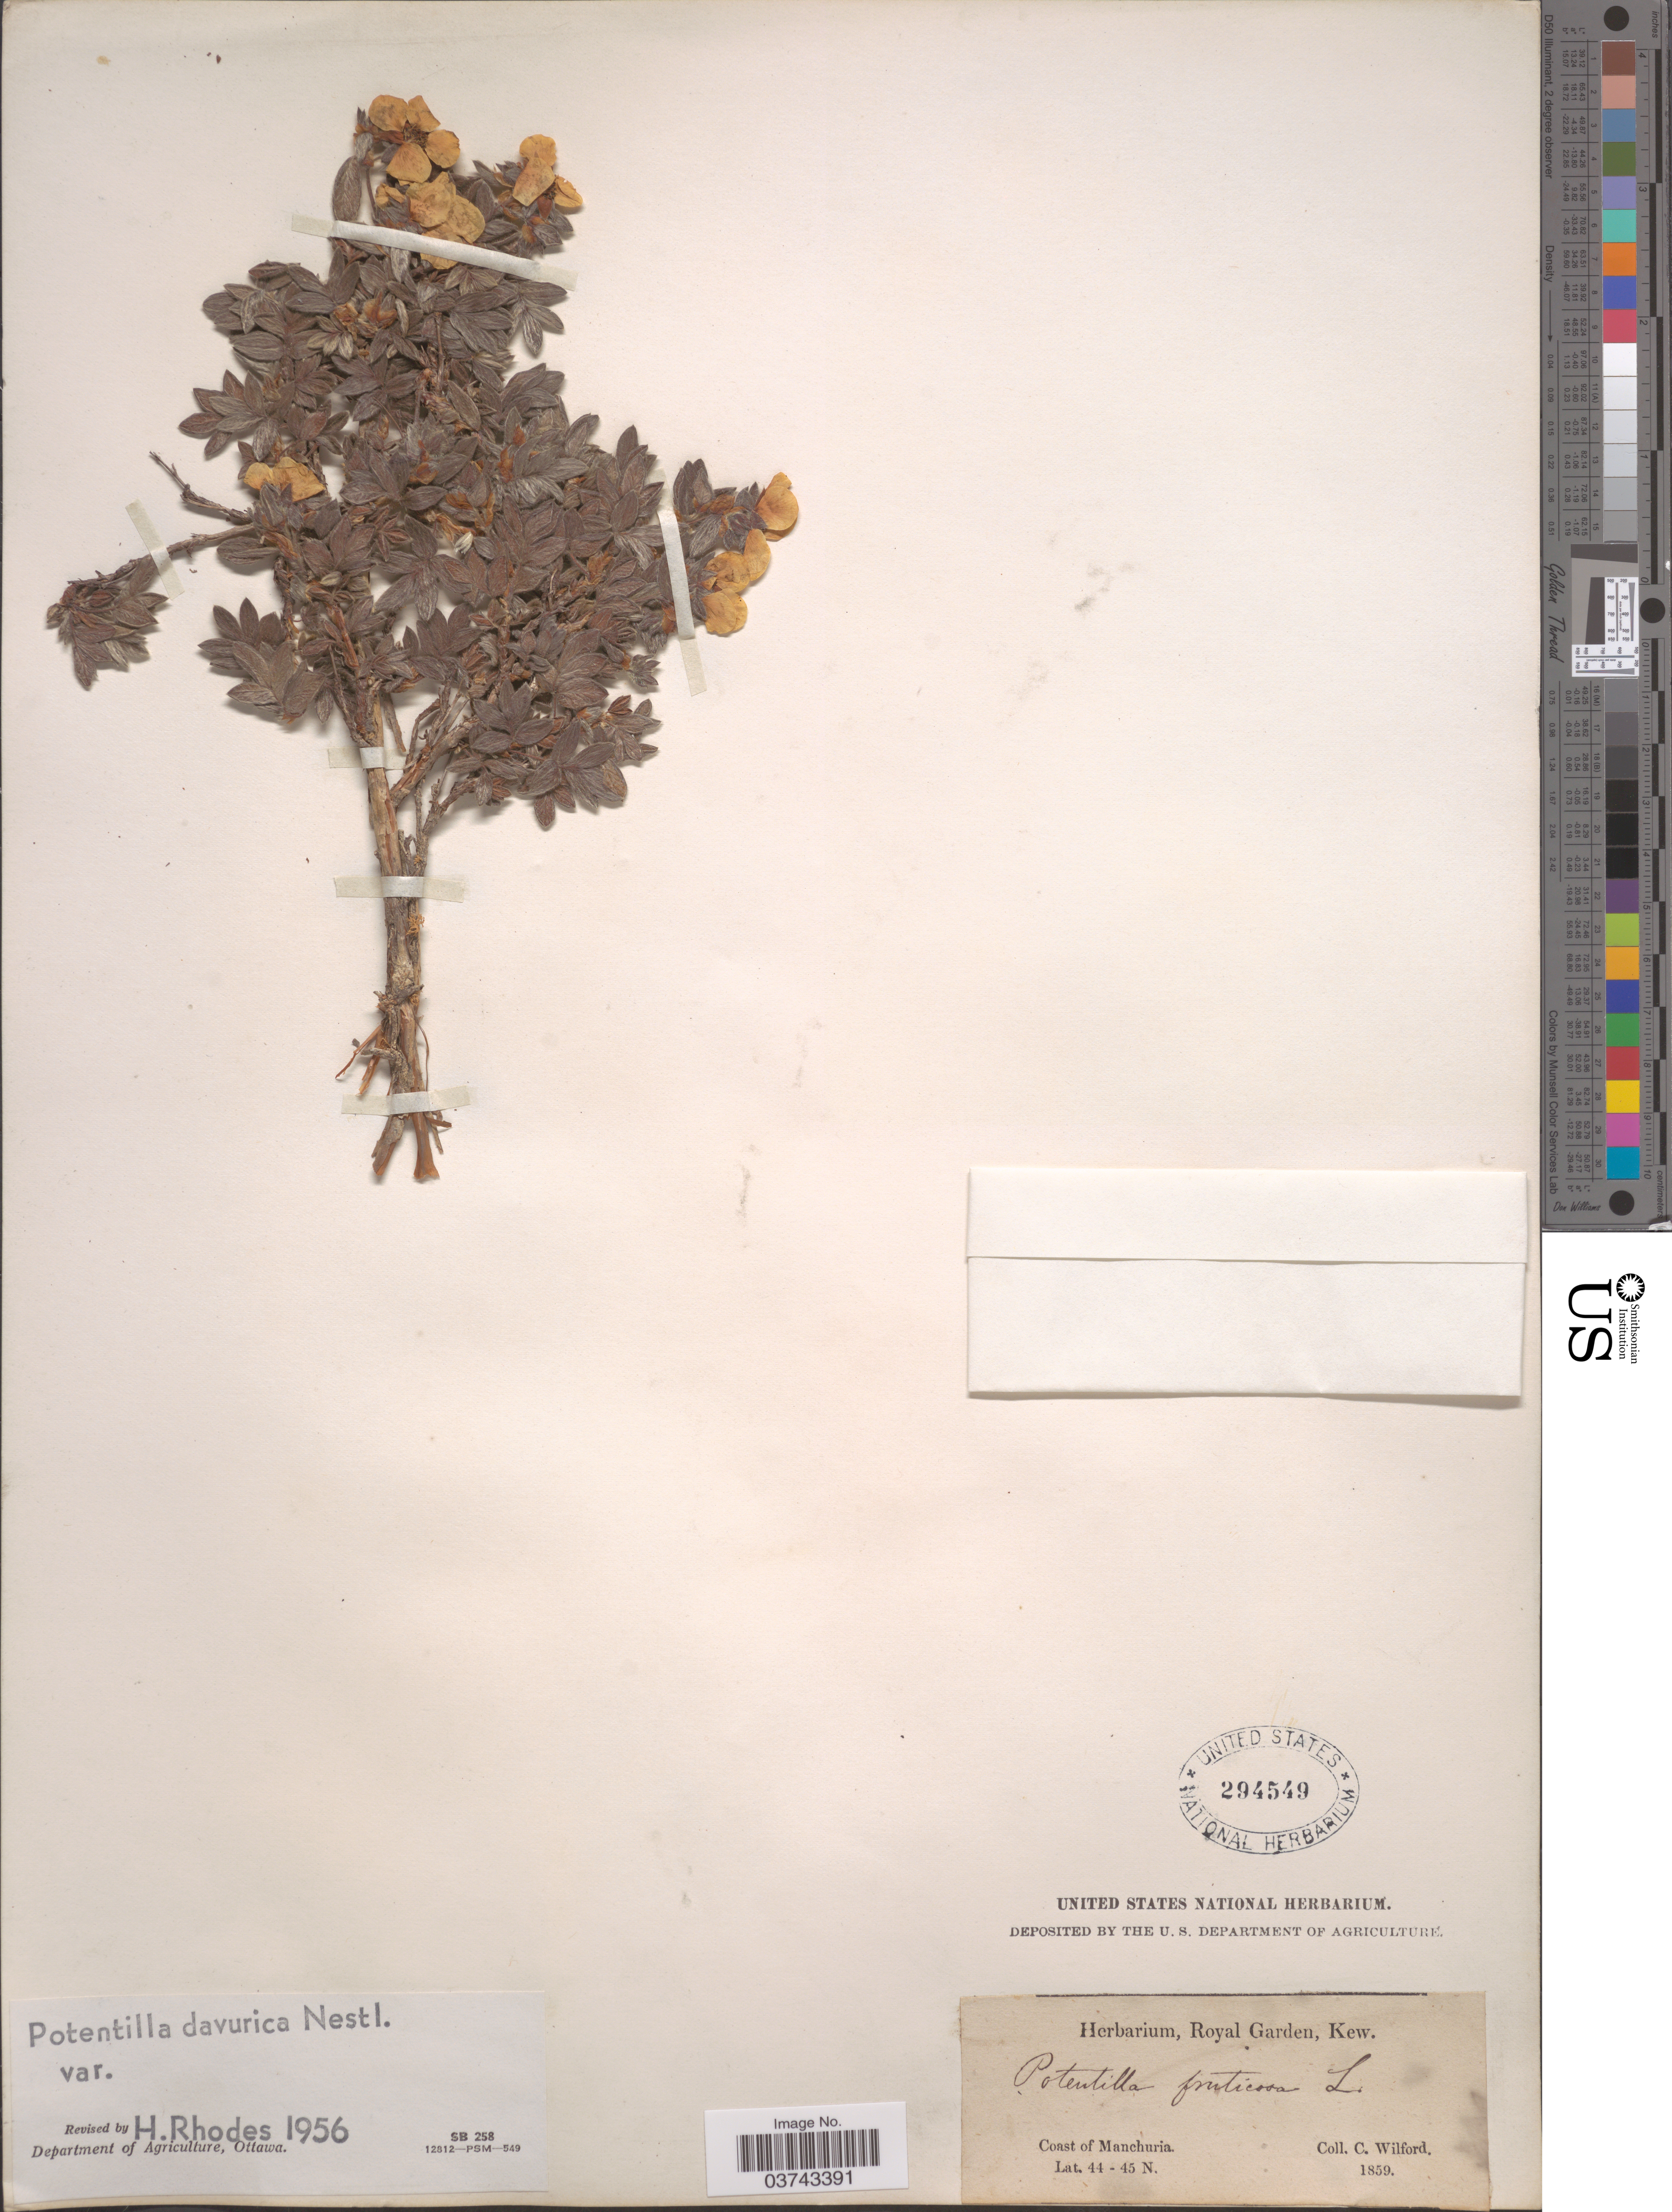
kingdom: Plantae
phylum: Tracheophyta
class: Magnoliopsida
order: Rosales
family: Rosaceae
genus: Dasiphora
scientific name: Dasiphora glabrata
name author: (Willd. ex Schltdl.) Soják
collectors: C. Wilford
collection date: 1859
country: China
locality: Coast of Manchuria.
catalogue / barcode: US 294549